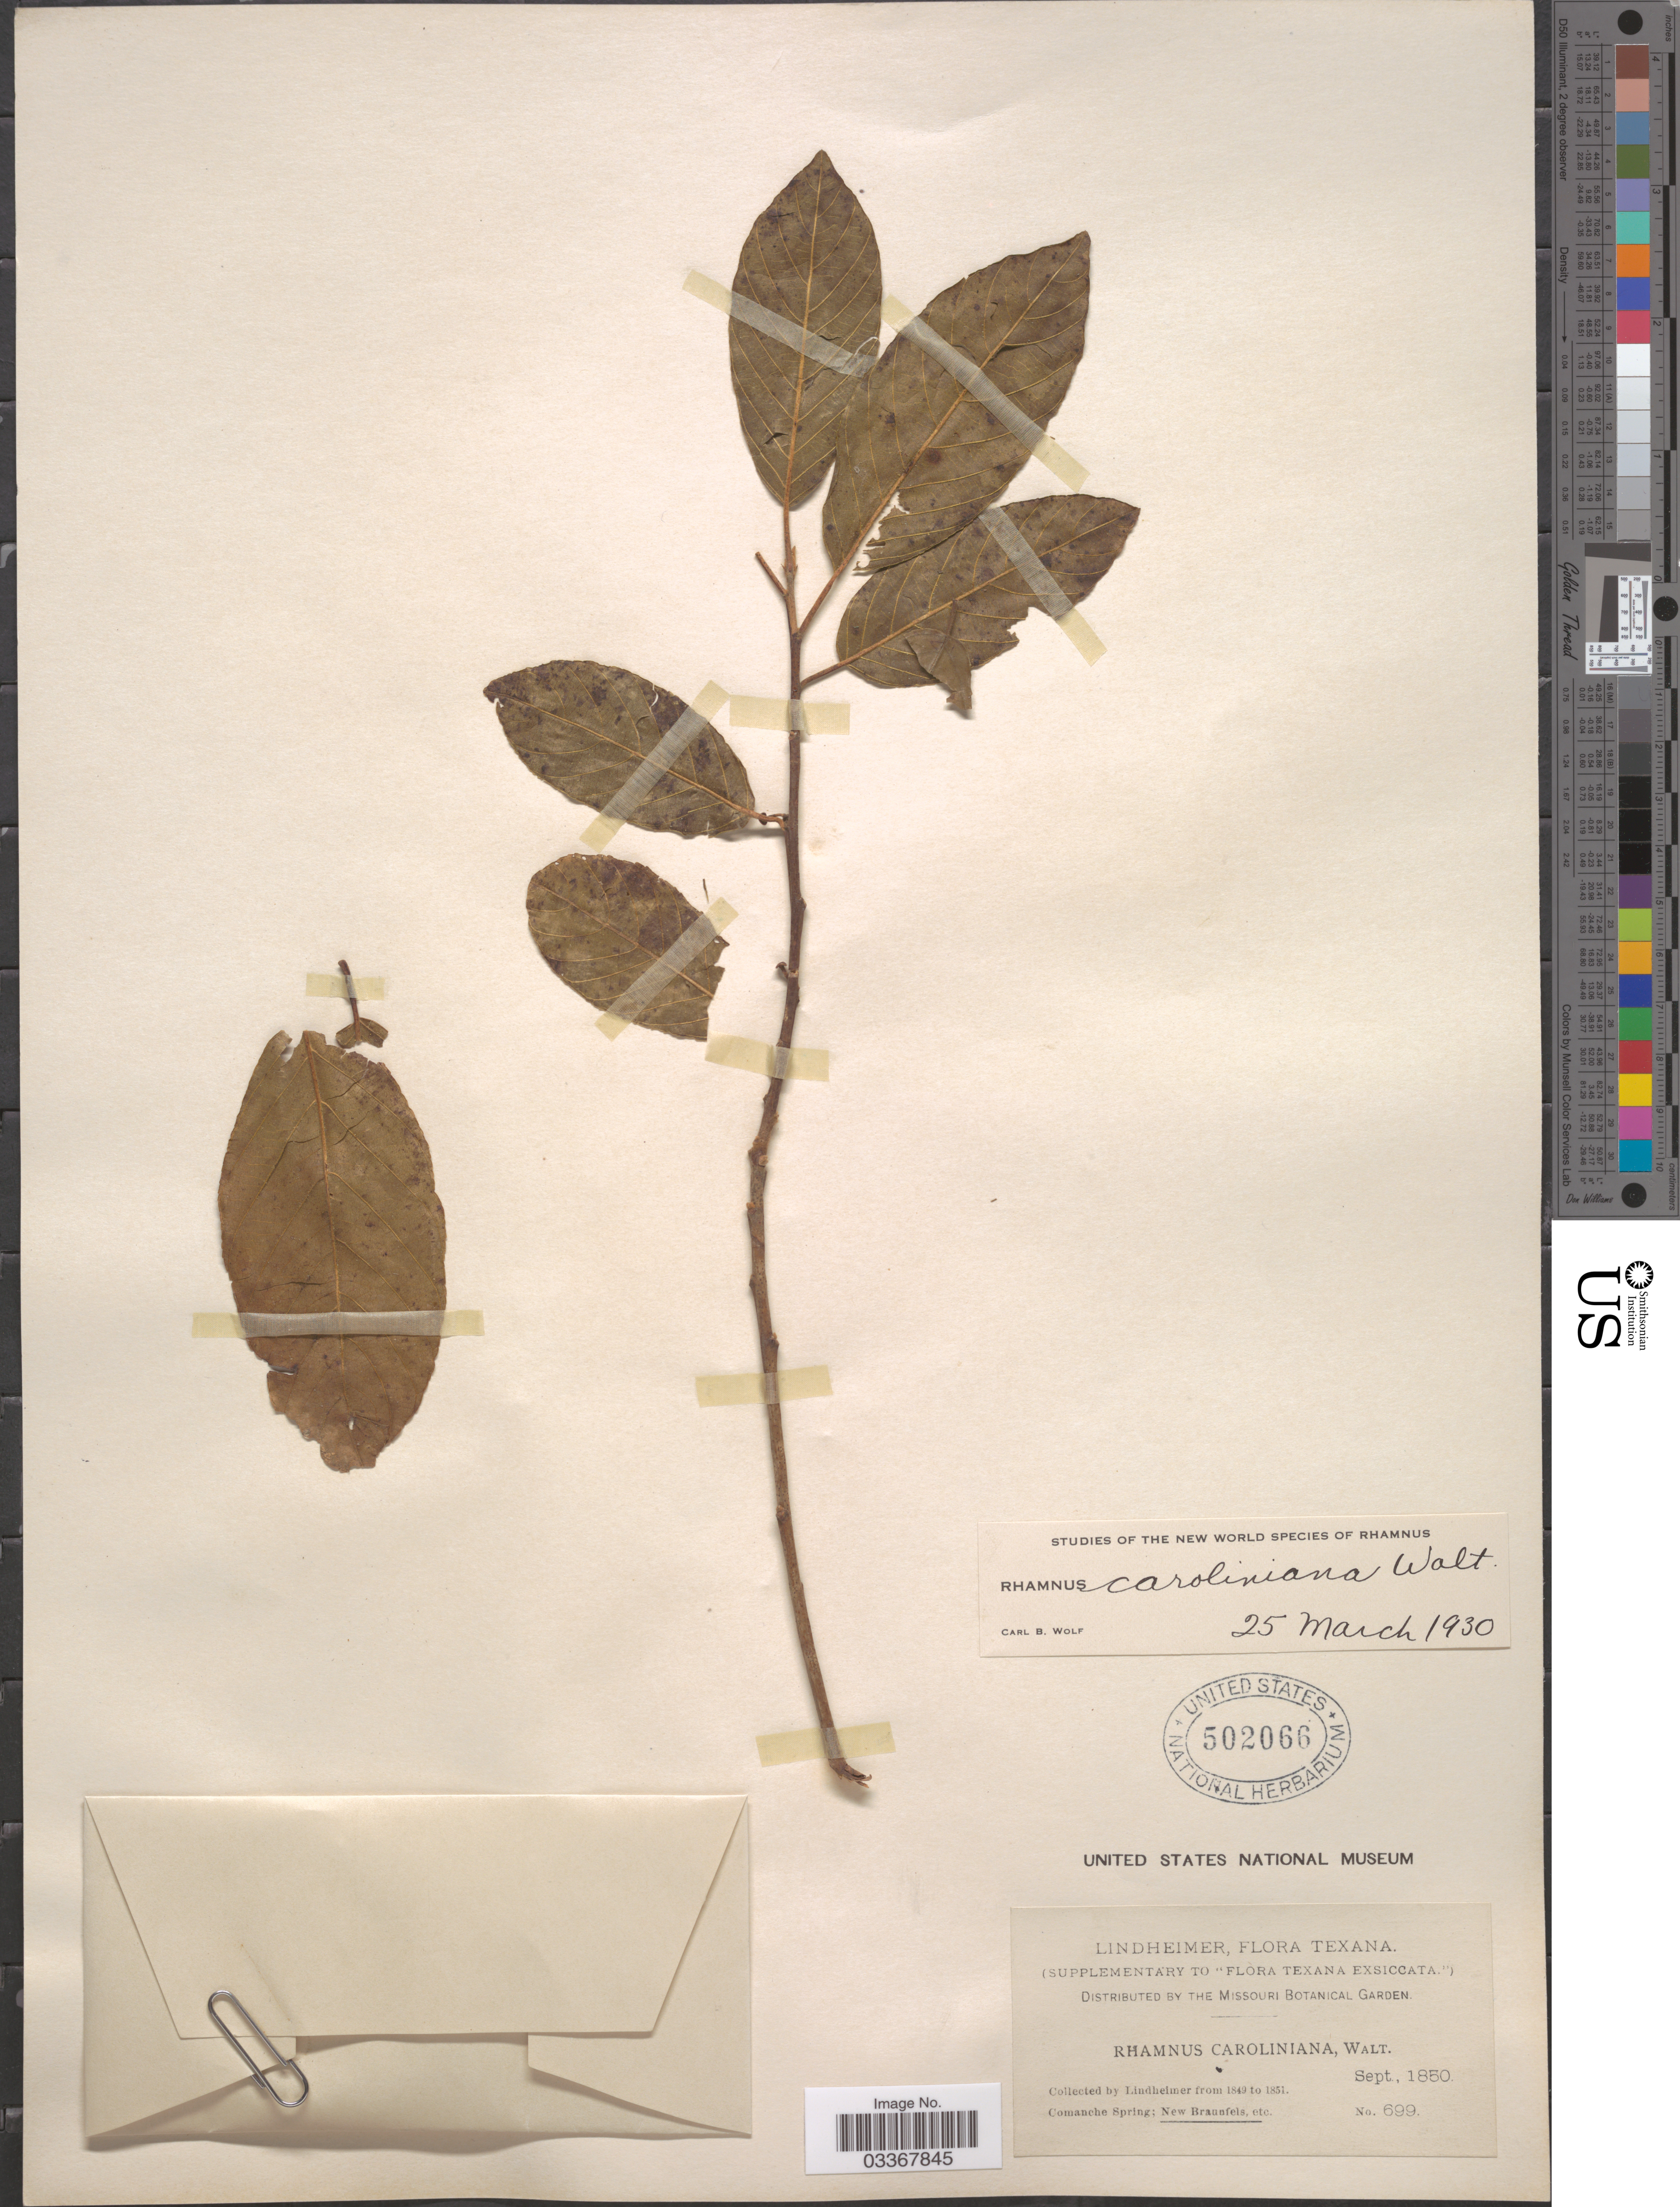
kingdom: Plantae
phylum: Tracheophyta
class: Magnoliopsida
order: Rosales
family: Rhamnaceae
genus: Frangula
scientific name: Frangula caroliniana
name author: (Walter) A. Gray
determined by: Strong, Mark T., (BOT), Smithsonian Institution - National Museum of Natural History (UNITED STATES)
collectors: -. Lindheimer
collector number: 699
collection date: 1850-09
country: United States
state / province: Texas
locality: Comanche Spring: New Braunfels.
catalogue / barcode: US 502066